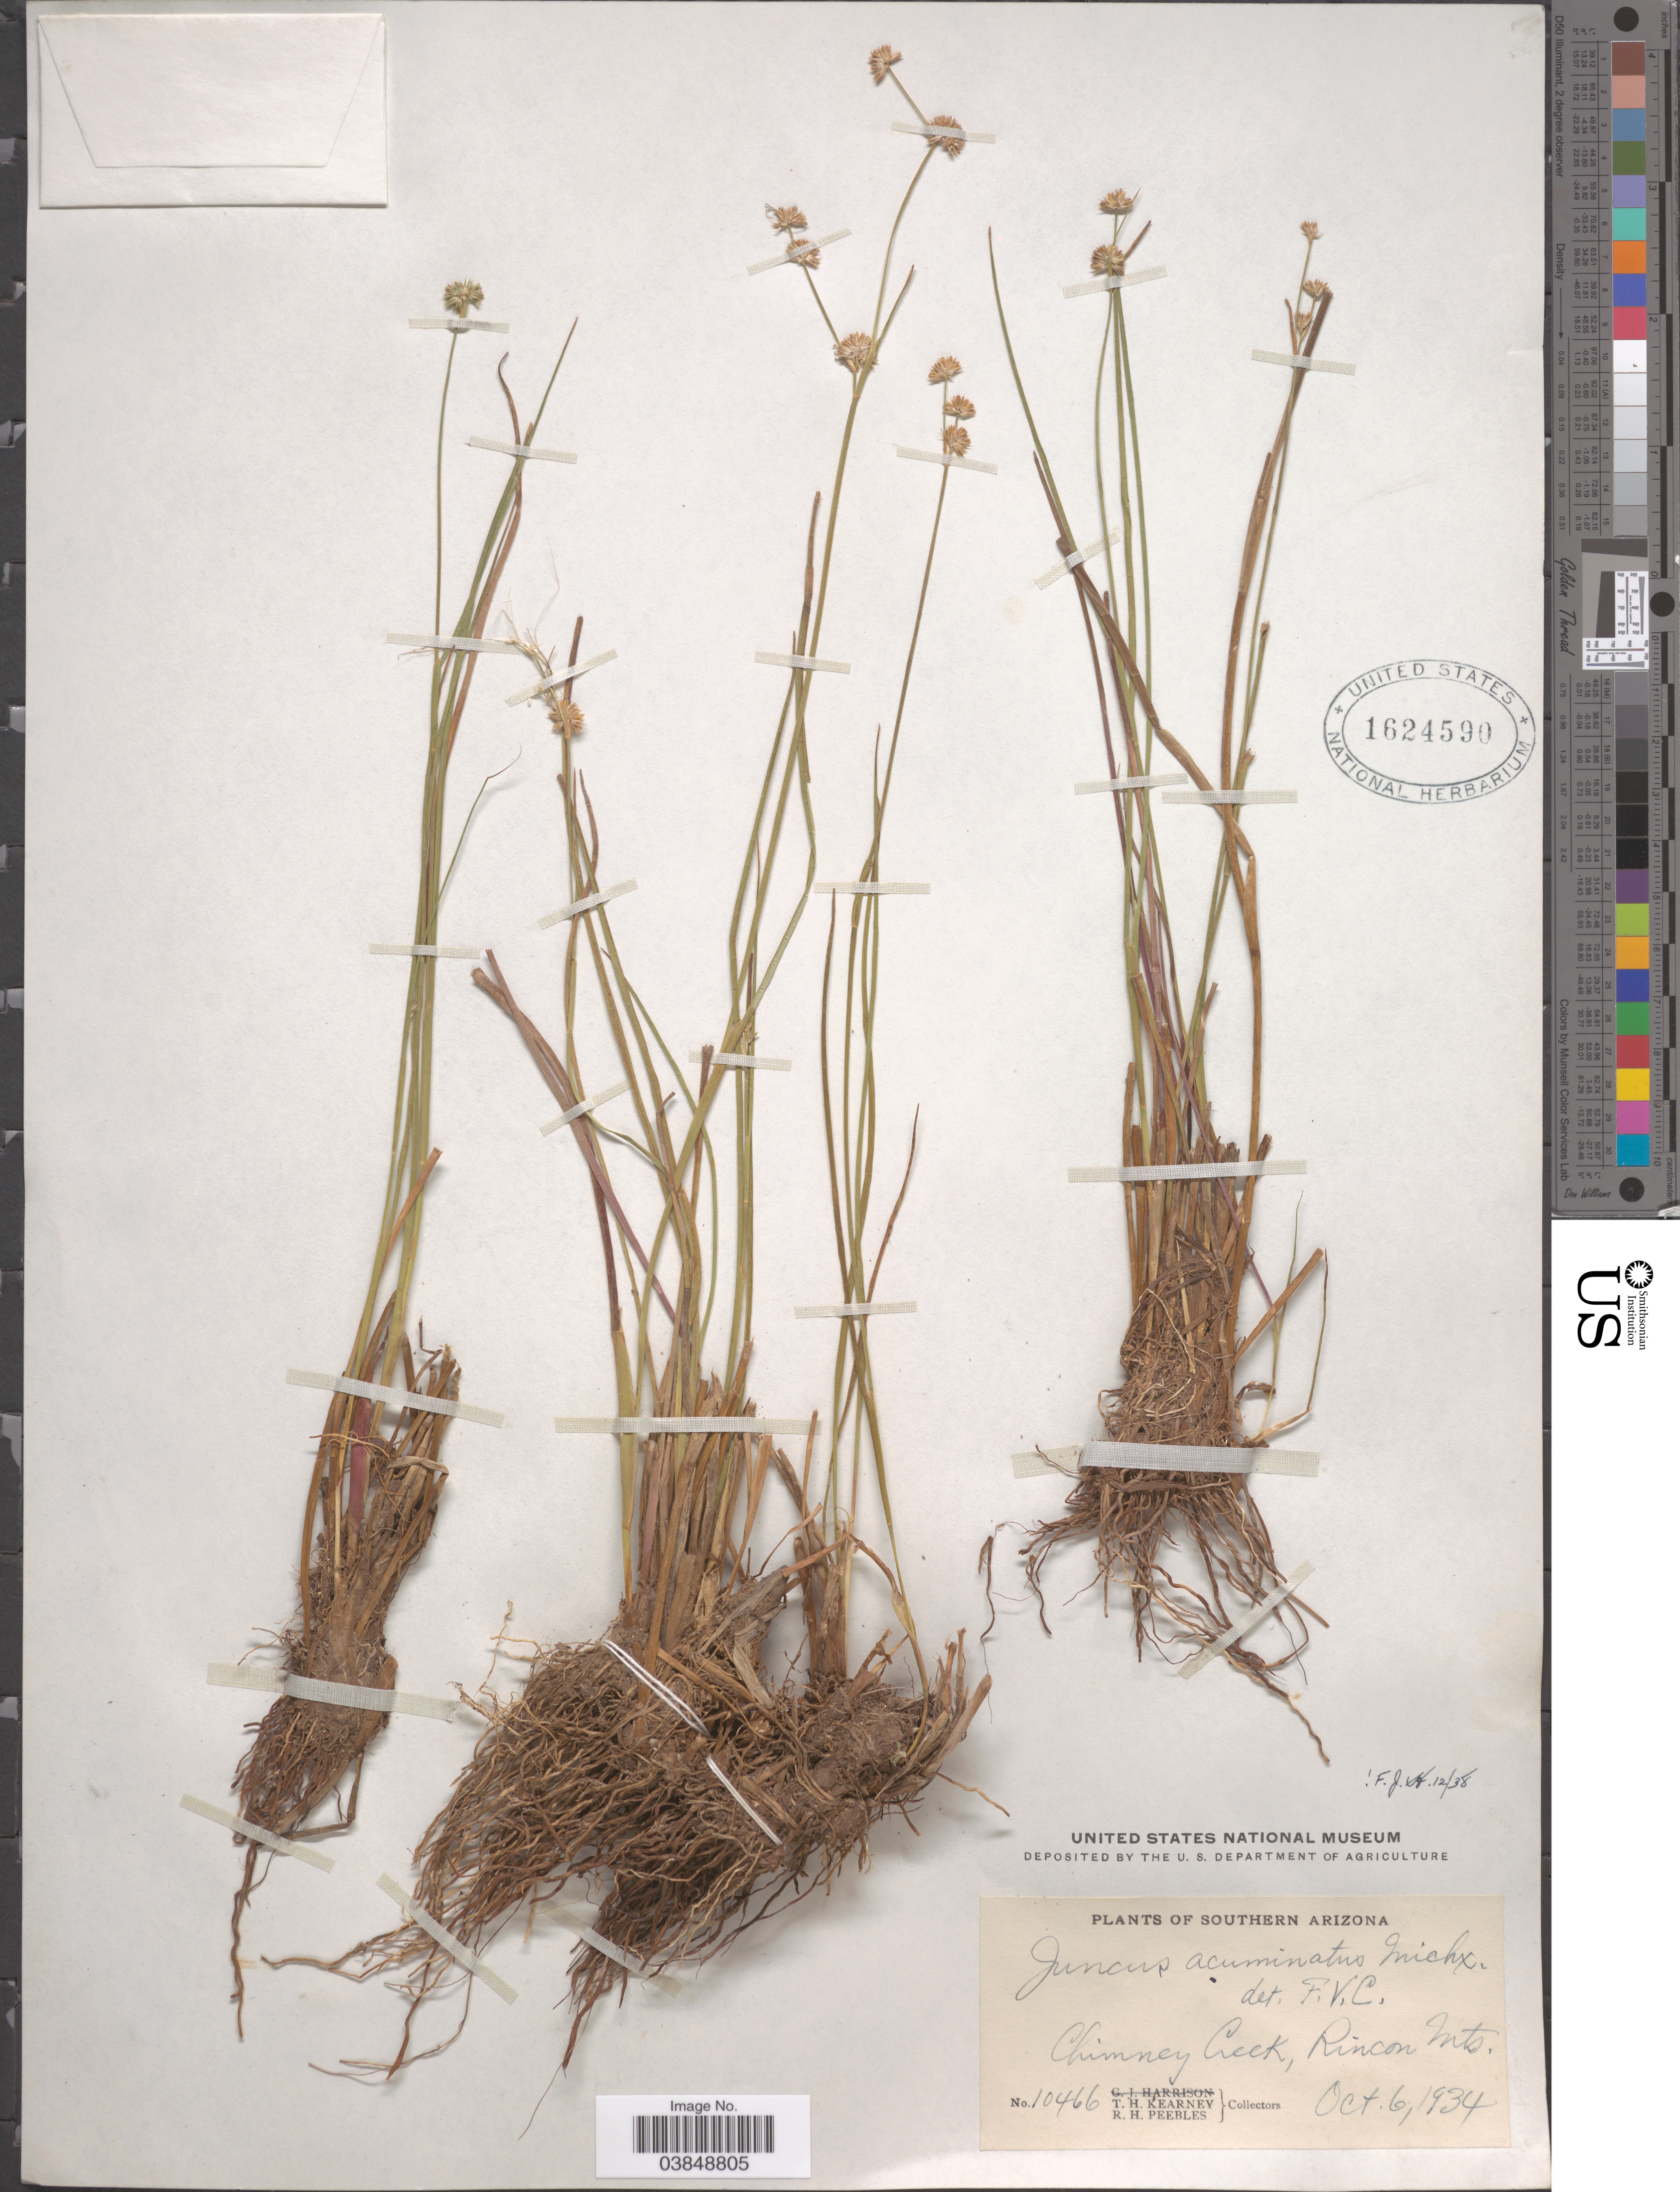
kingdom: Plantae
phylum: Tracheophyta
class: Liliopsida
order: Poales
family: Juncaceae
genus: Juncus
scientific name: Juncus acuminatus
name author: Michx.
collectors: T. H. Kearney & R. H. Peebles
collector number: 10466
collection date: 1934-10-06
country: United States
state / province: Arizona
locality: Southern Arizona. Chimney Creek, Rincon Mts.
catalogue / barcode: US 1624590